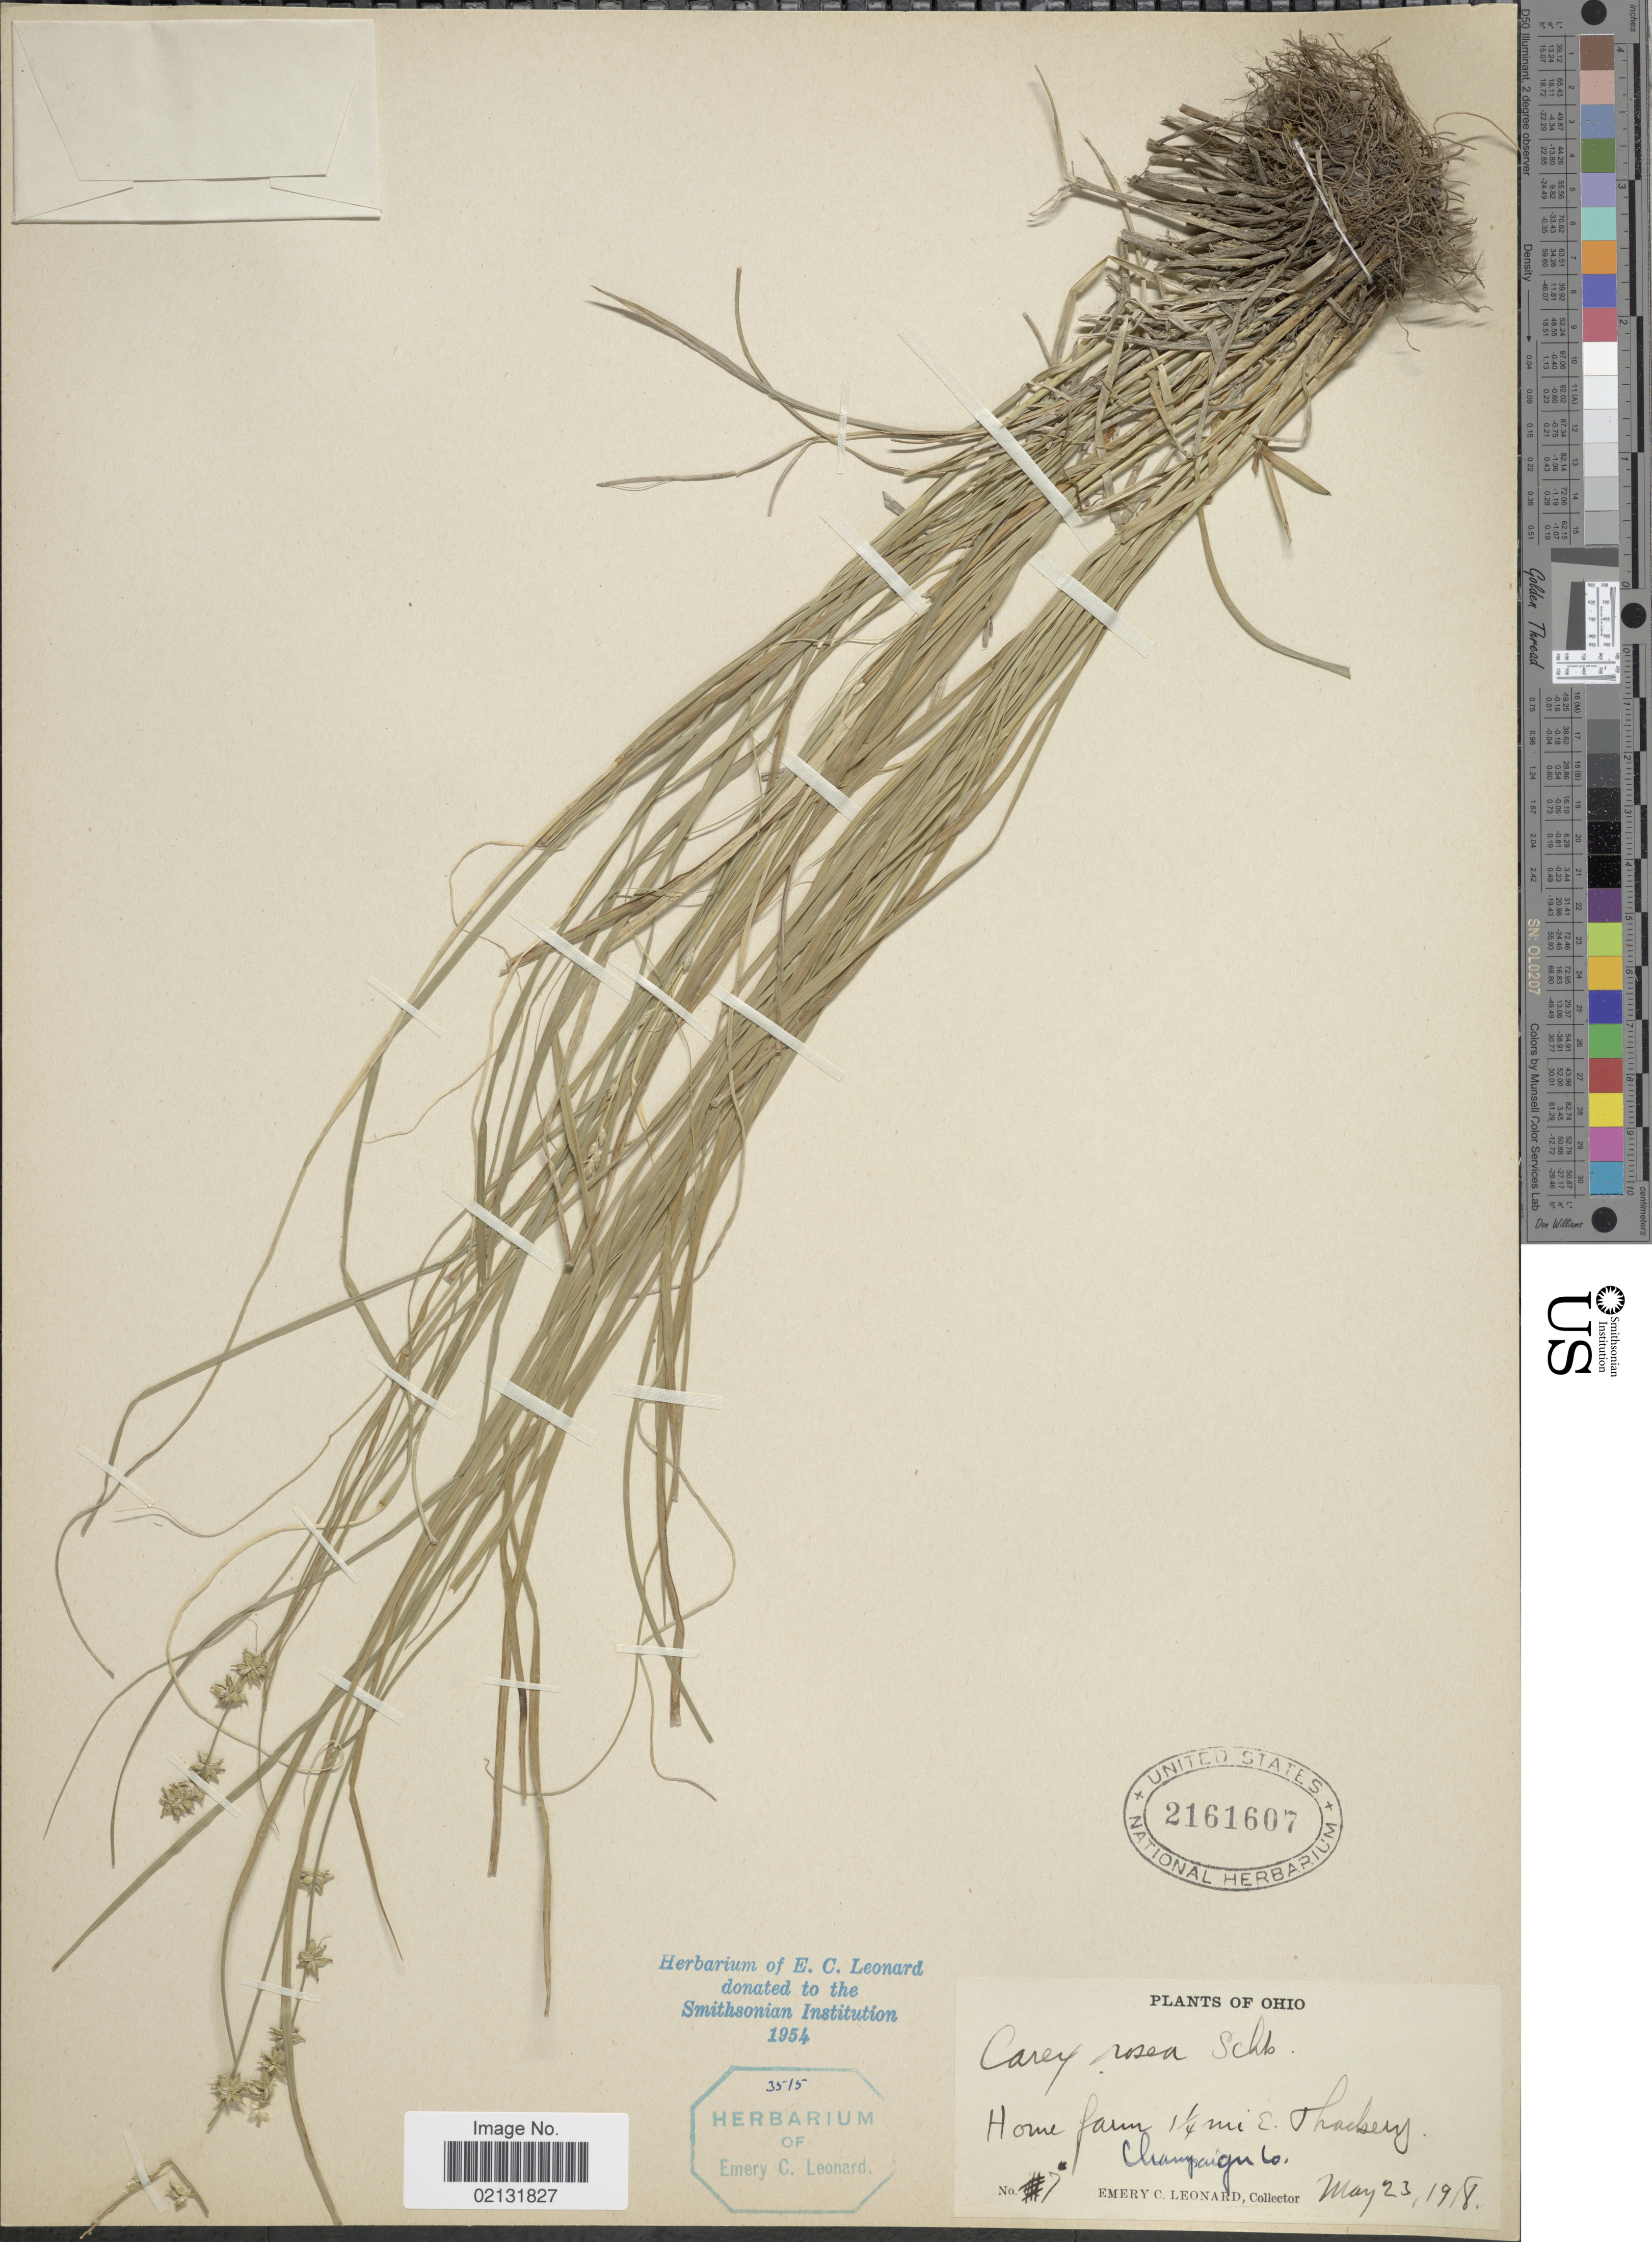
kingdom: Plantae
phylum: Tracheophyta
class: Liliopsida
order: Poales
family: Cyperaceae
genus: Carex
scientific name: Carex rosea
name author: Willd.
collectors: E. C. Leonard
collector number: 7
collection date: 1918-05-23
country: United States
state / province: Ohio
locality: Ohio, Home farm 1¼ mi E. Thackery Champaign Co.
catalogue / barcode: US 2161607